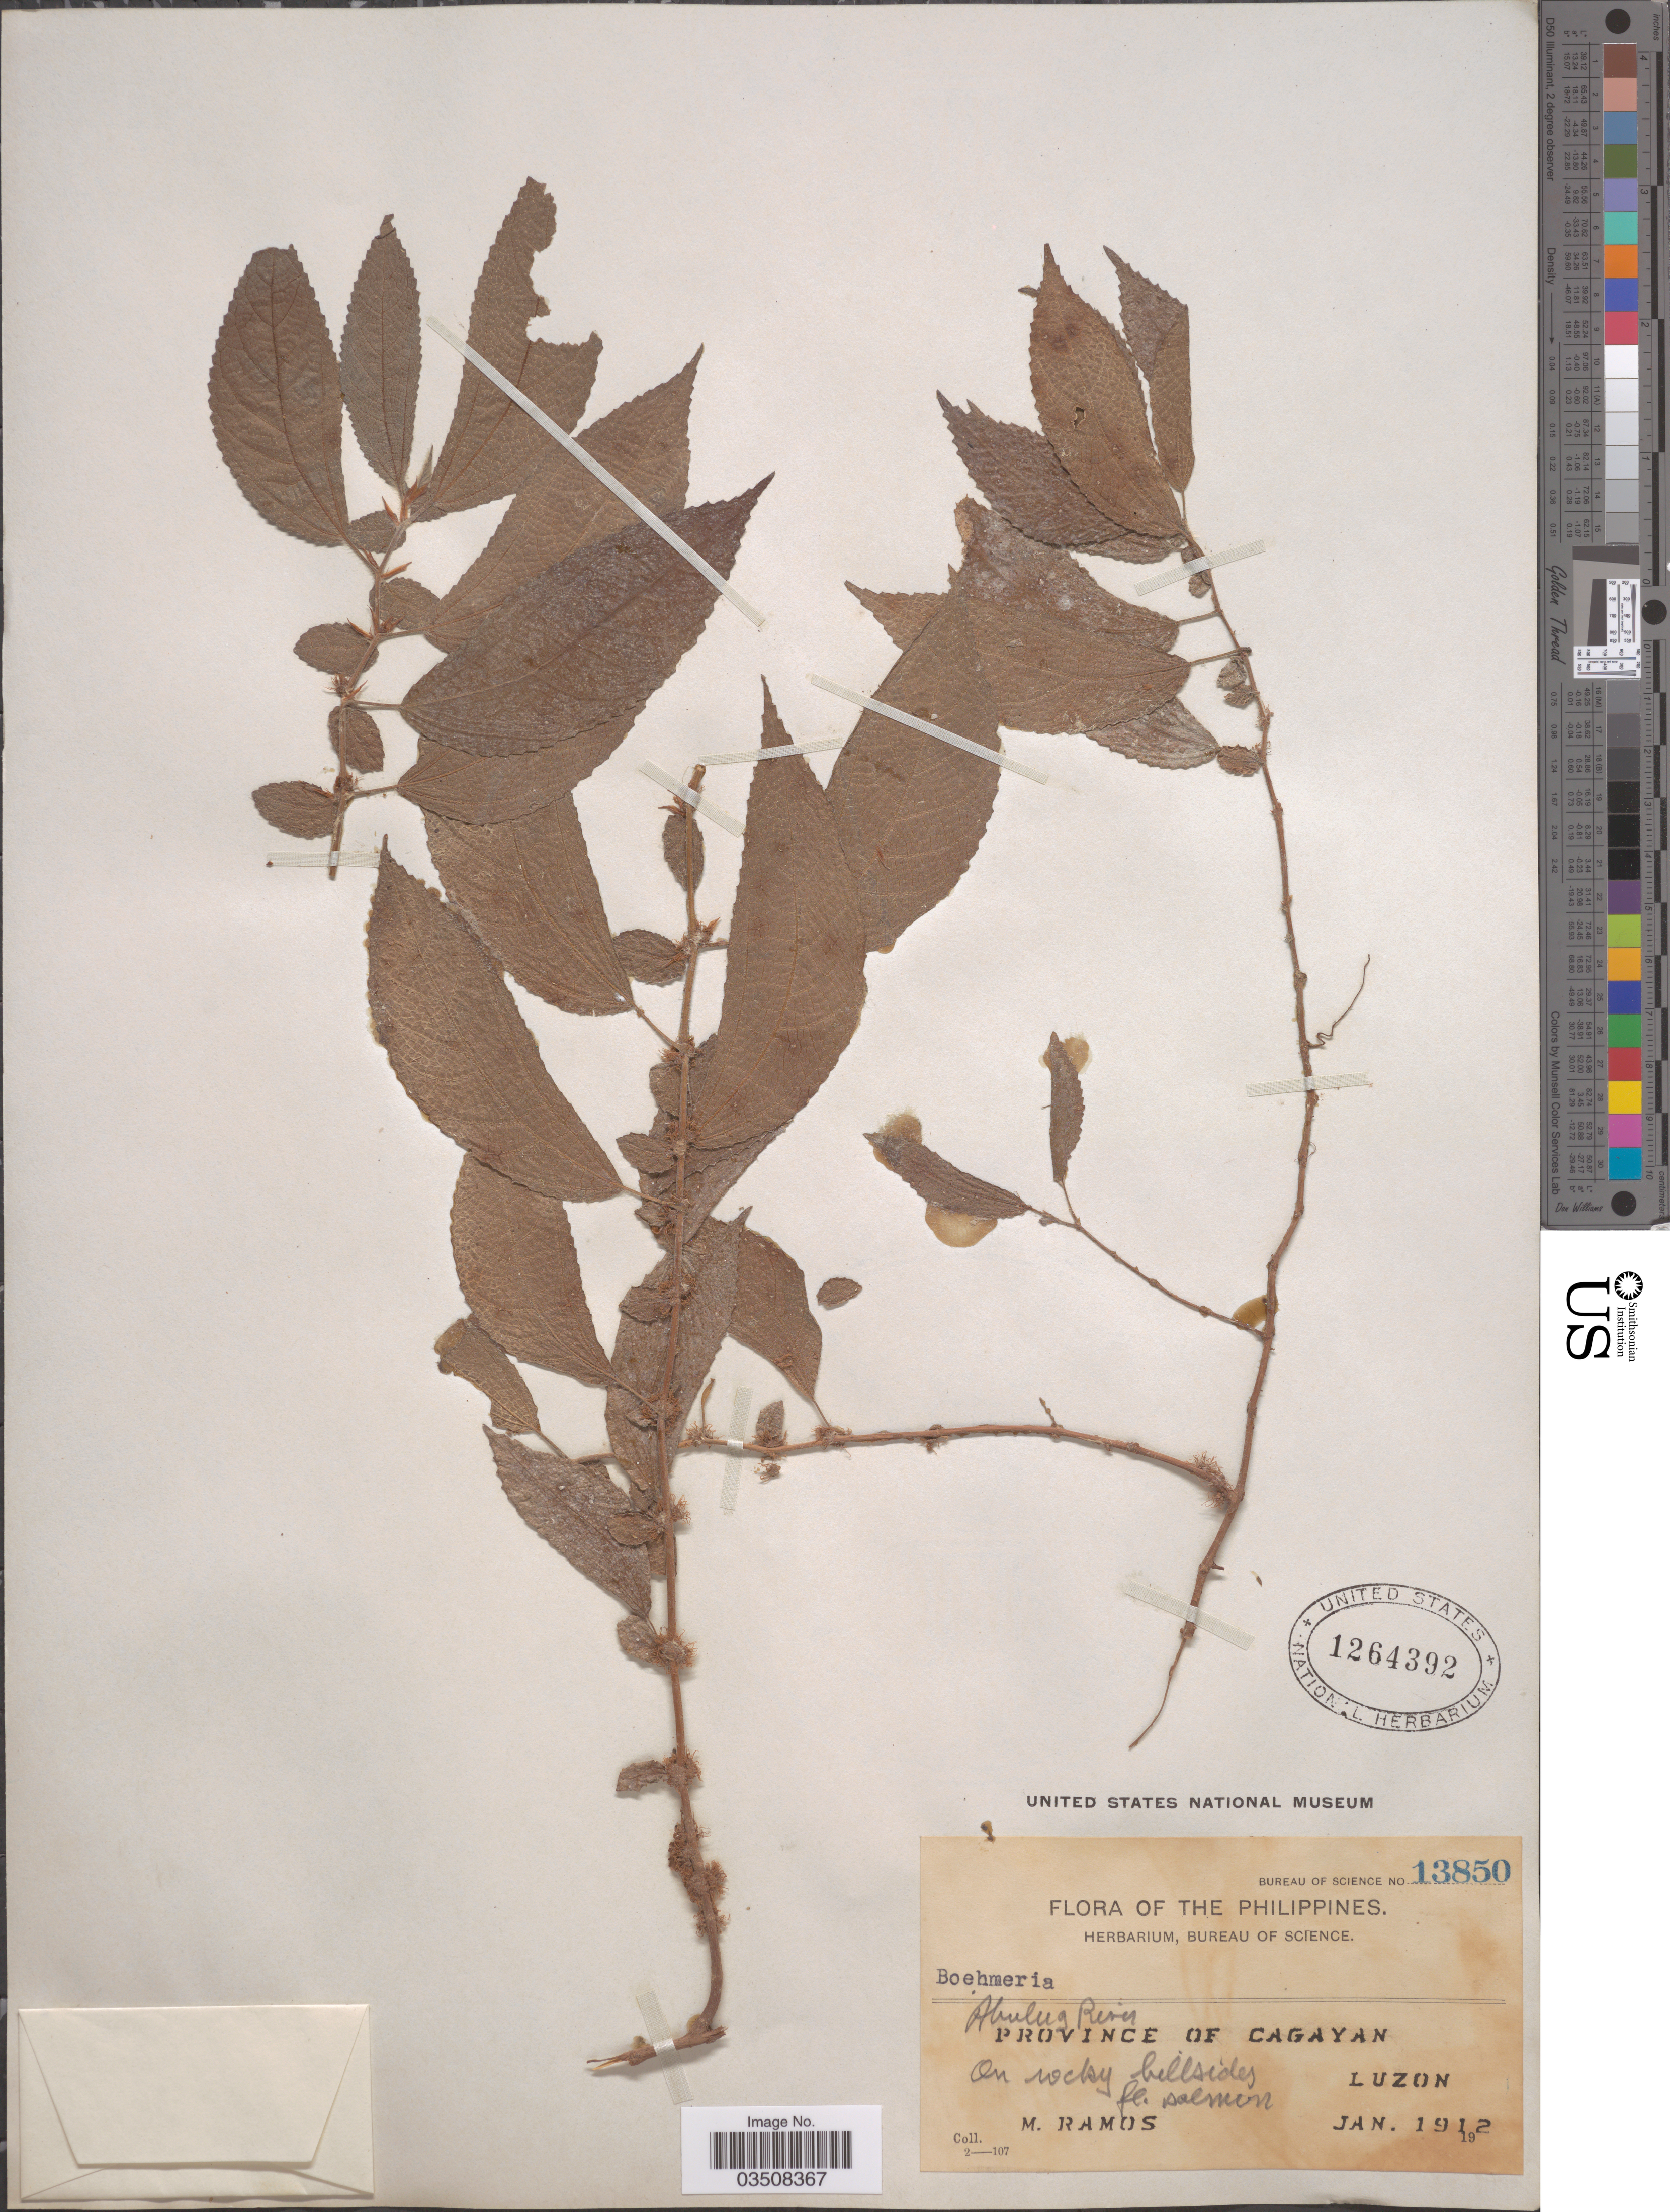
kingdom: Plantae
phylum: Tracheophyta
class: Magnoliopsida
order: Rosales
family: Urticaceae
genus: Boehmeria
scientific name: Boehmeria sp.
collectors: M. Ramos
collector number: Bureau of Science 13850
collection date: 1912-01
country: Philippines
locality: Abulug River. Province of Cagayan, Luzon.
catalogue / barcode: US 1264392